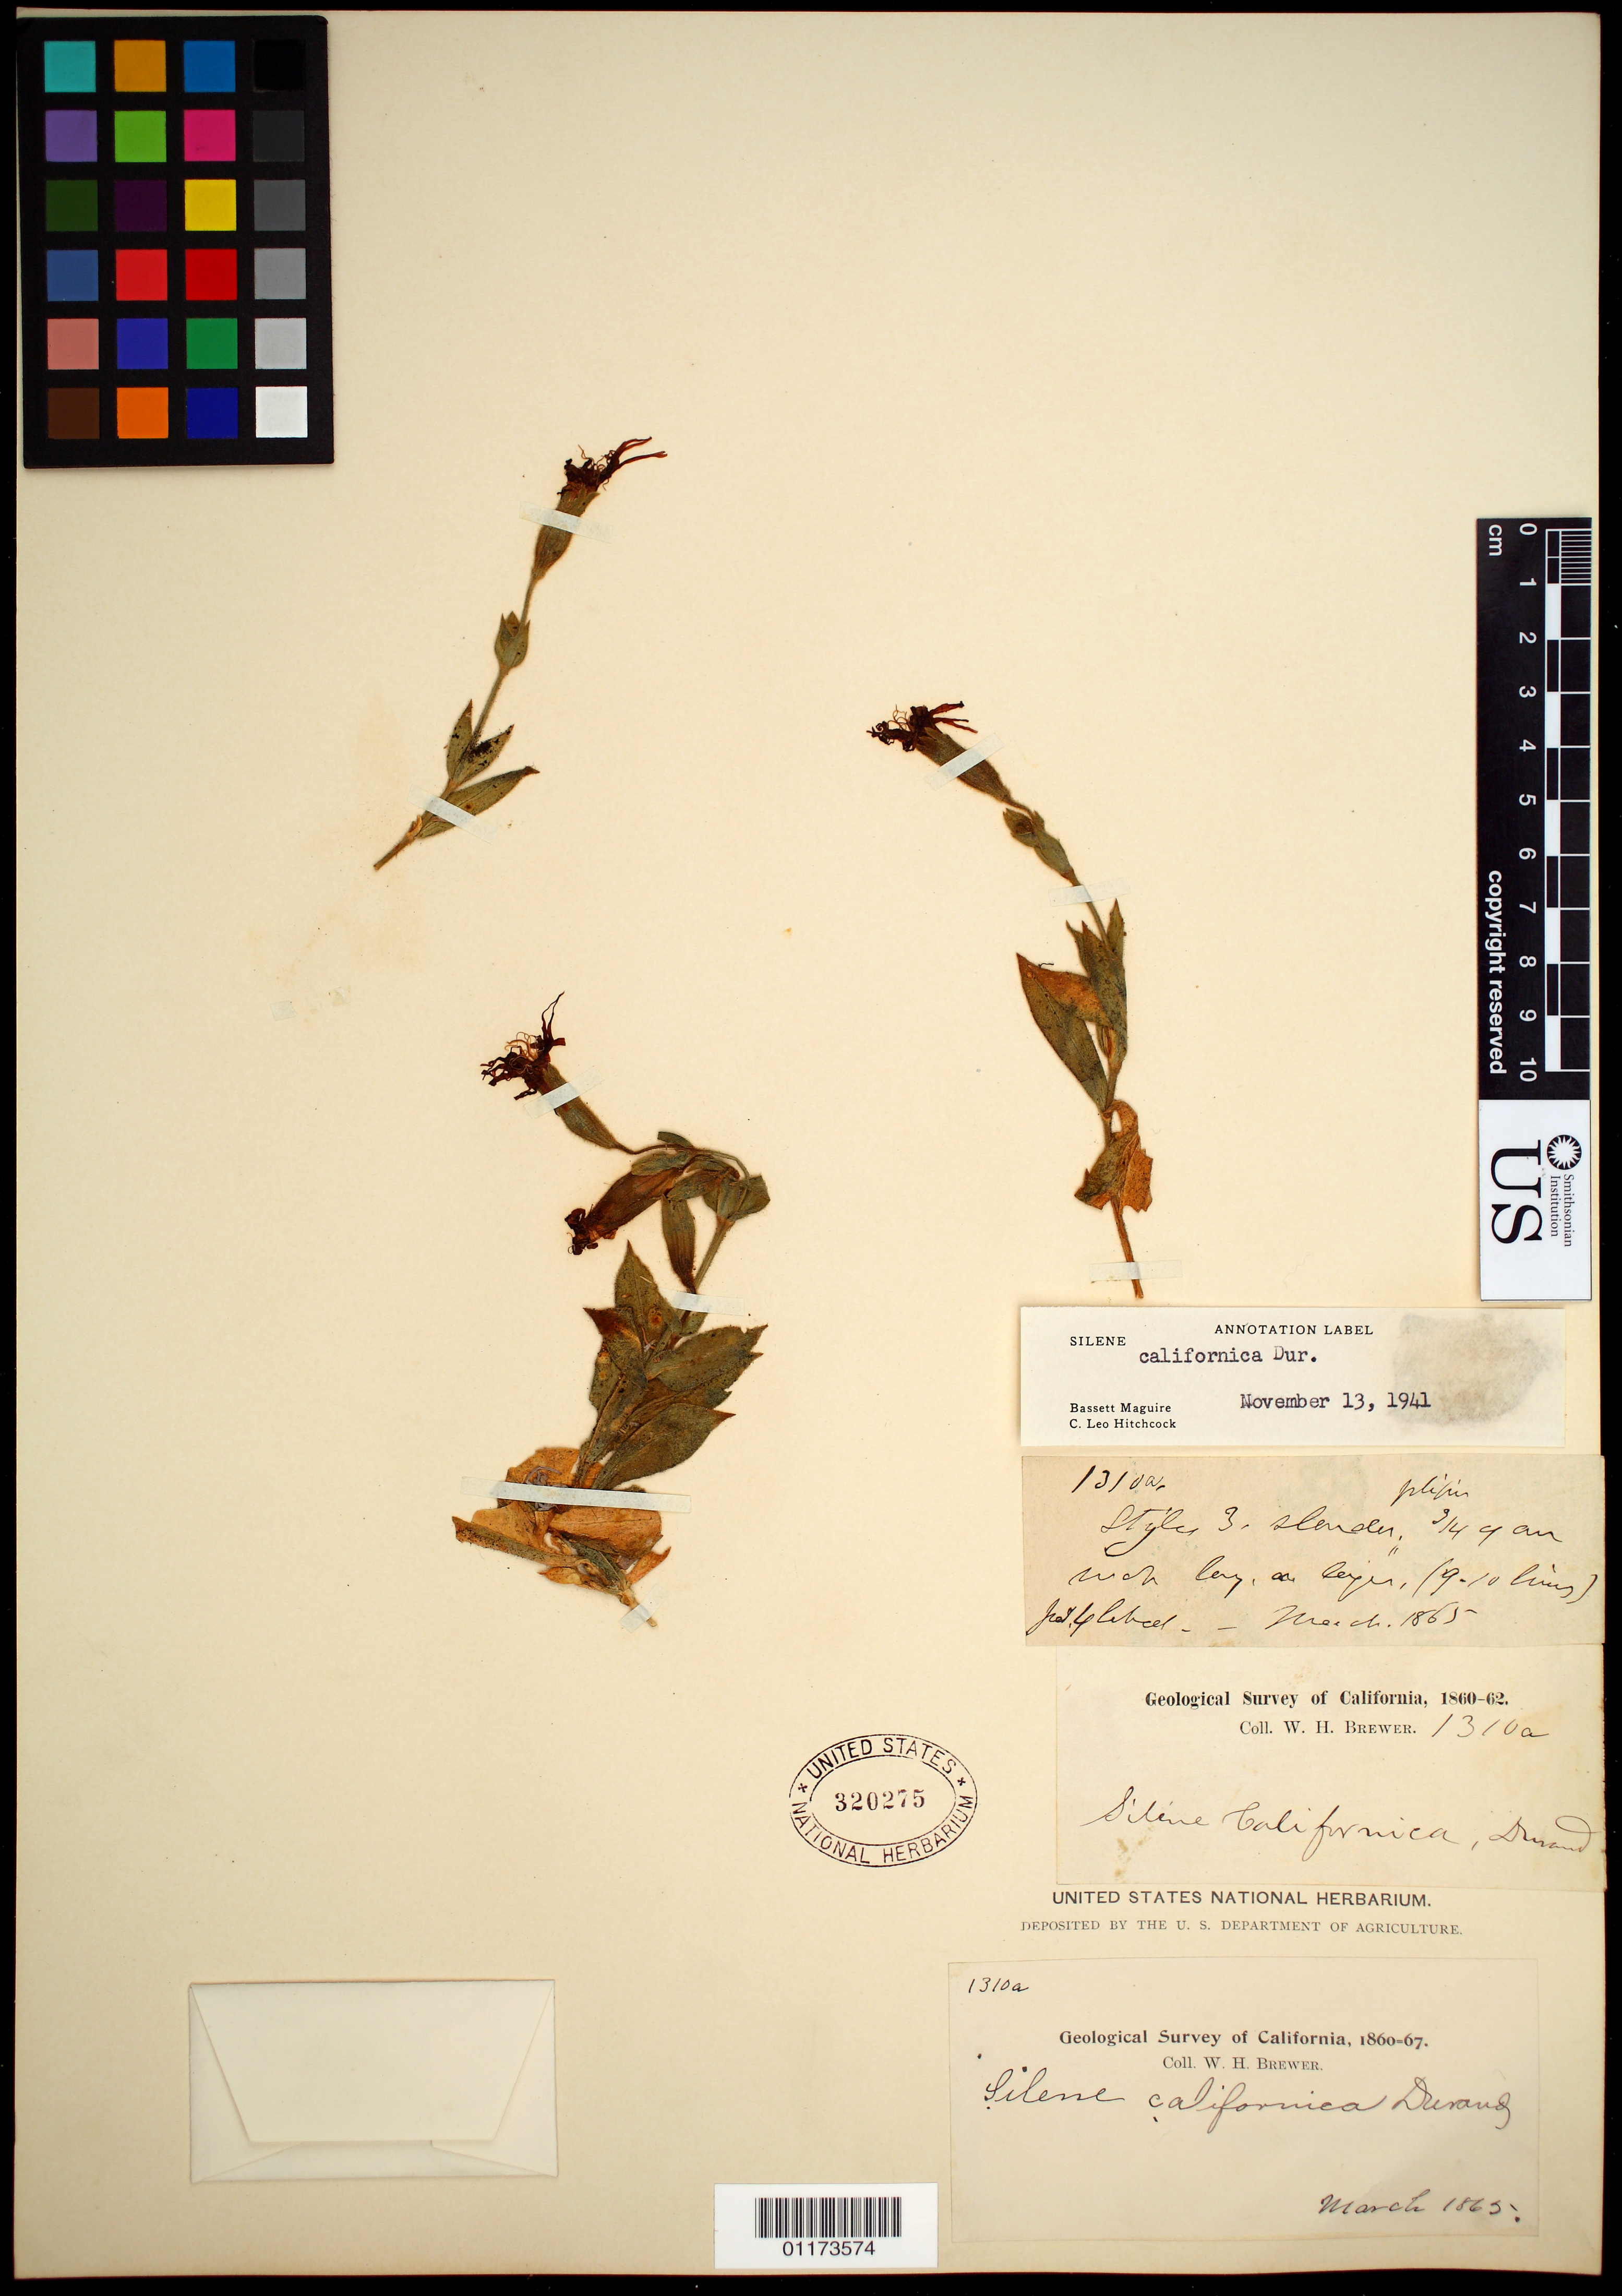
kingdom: Plantae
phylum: Tracheophyta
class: Magnoliopsida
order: Caryophyllales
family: Caryophyllaceae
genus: Silene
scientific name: Silene californica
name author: Durand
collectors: W. H. Brewer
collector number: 1310a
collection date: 1865-03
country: United States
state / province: California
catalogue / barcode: US 320275